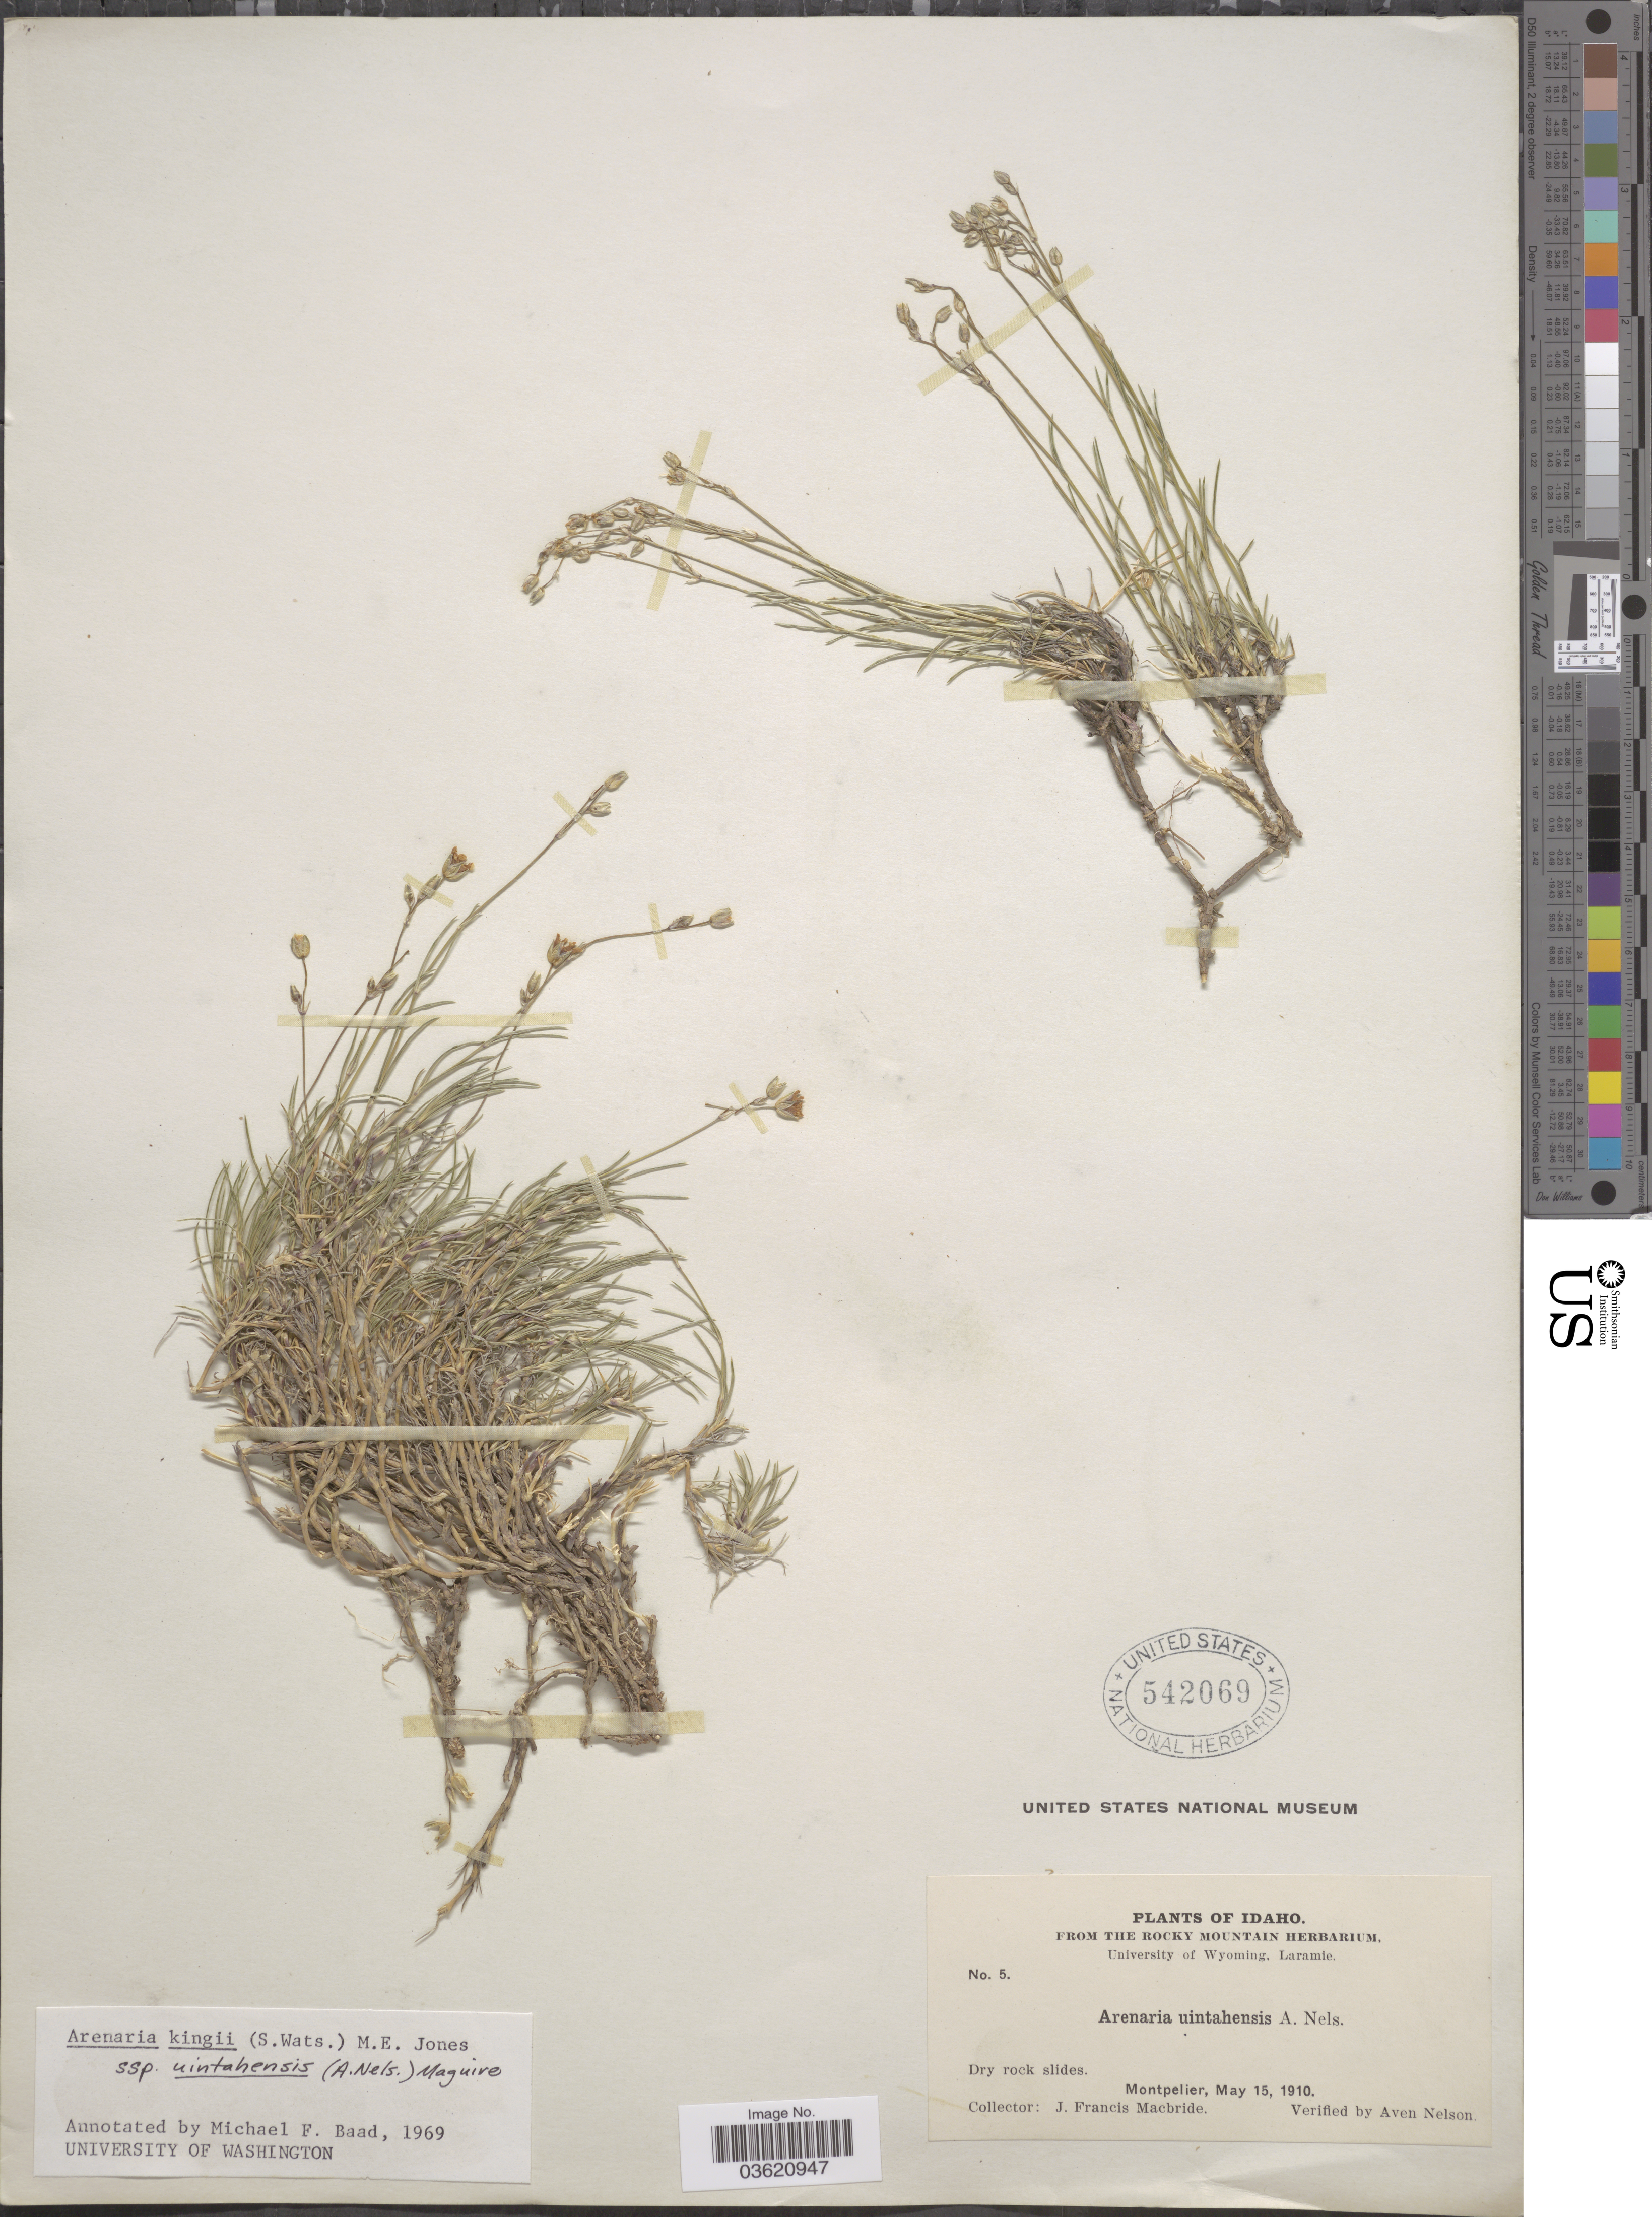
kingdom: Plantae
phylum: Tracheophyta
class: Magnoliopsida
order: Caryophyllales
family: Caryophyllaceae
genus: Eremogone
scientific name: Eremogone loisiae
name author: N.H. Holmgren & P.K. Holmgren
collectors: J. F. Macbride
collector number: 5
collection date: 1910-05-15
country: United States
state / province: Idaho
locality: Montpelier.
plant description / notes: Cited by N.H. Holmgren & P.K. Holmgren in Brittonia 63(1): 4. 2011.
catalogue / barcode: US 542069